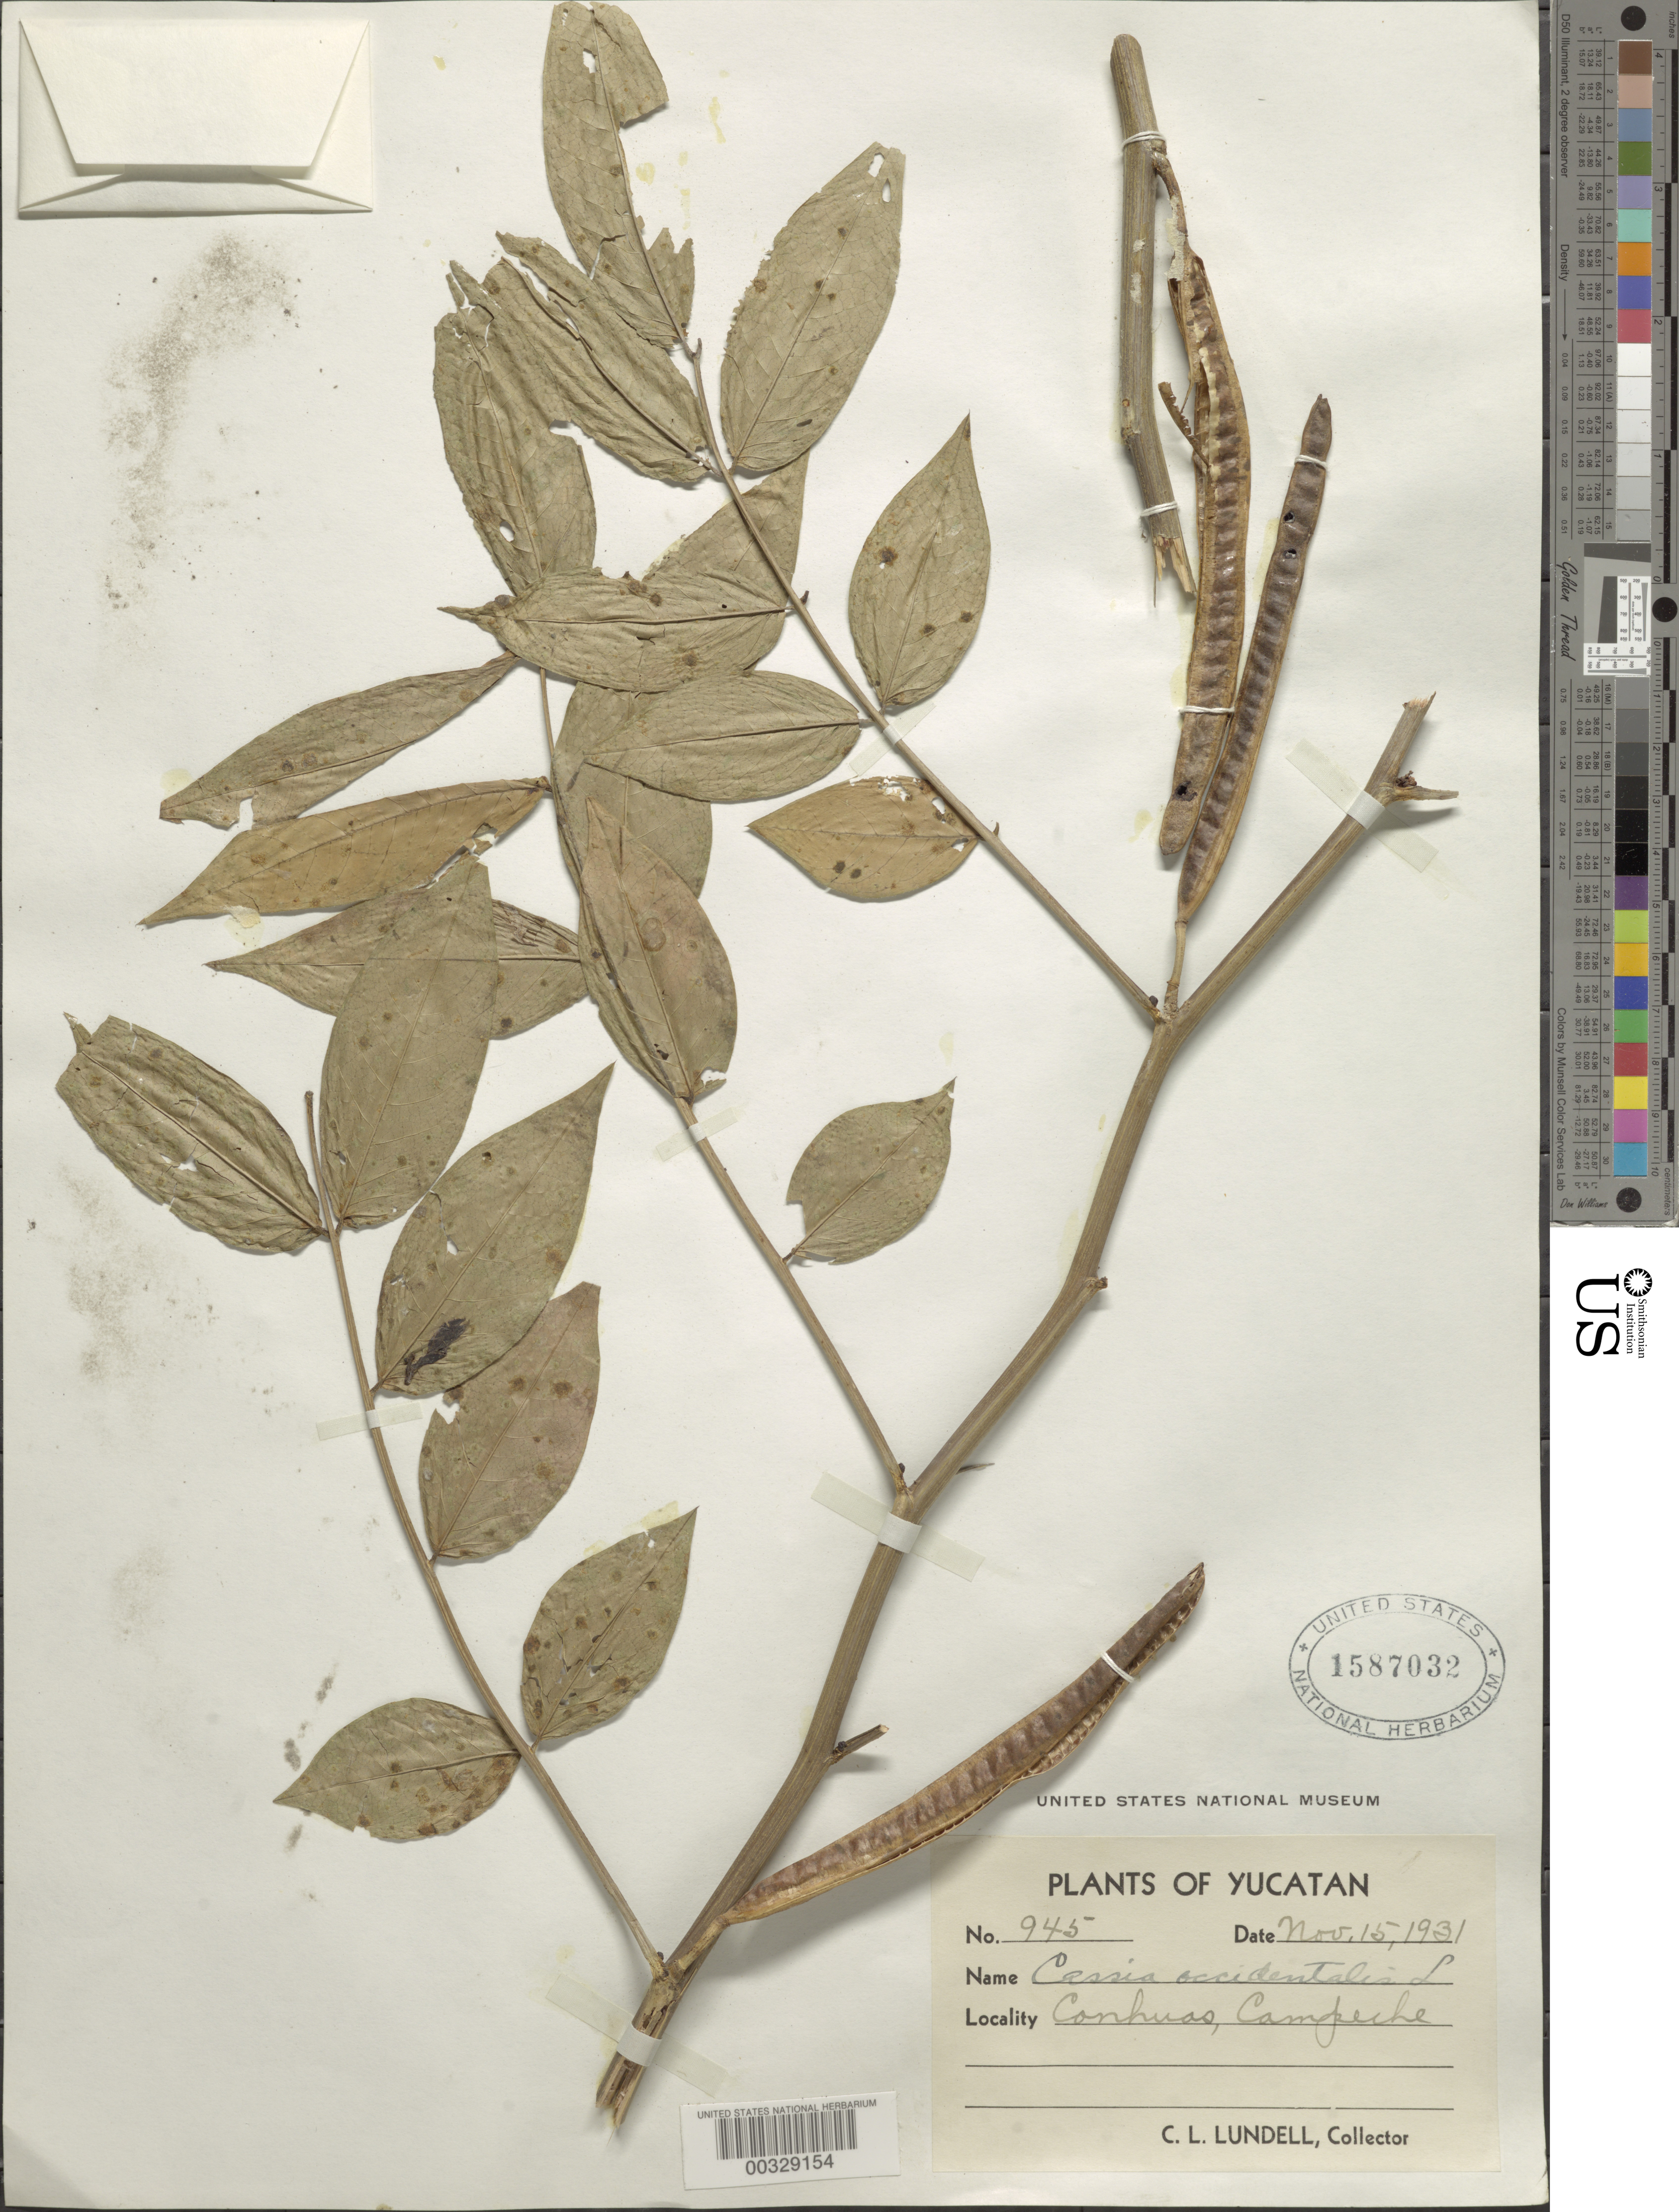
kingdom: Plantae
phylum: Tracheophyta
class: Magnoliopsida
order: Fabales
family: Fabaceae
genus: Senna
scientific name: Senna occidentalis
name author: (L.) Link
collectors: C. L. Lundell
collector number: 945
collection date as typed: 15 Nov 1931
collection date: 1931-11-15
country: Mexico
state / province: Campeche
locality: Conhuas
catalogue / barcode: US 1587032